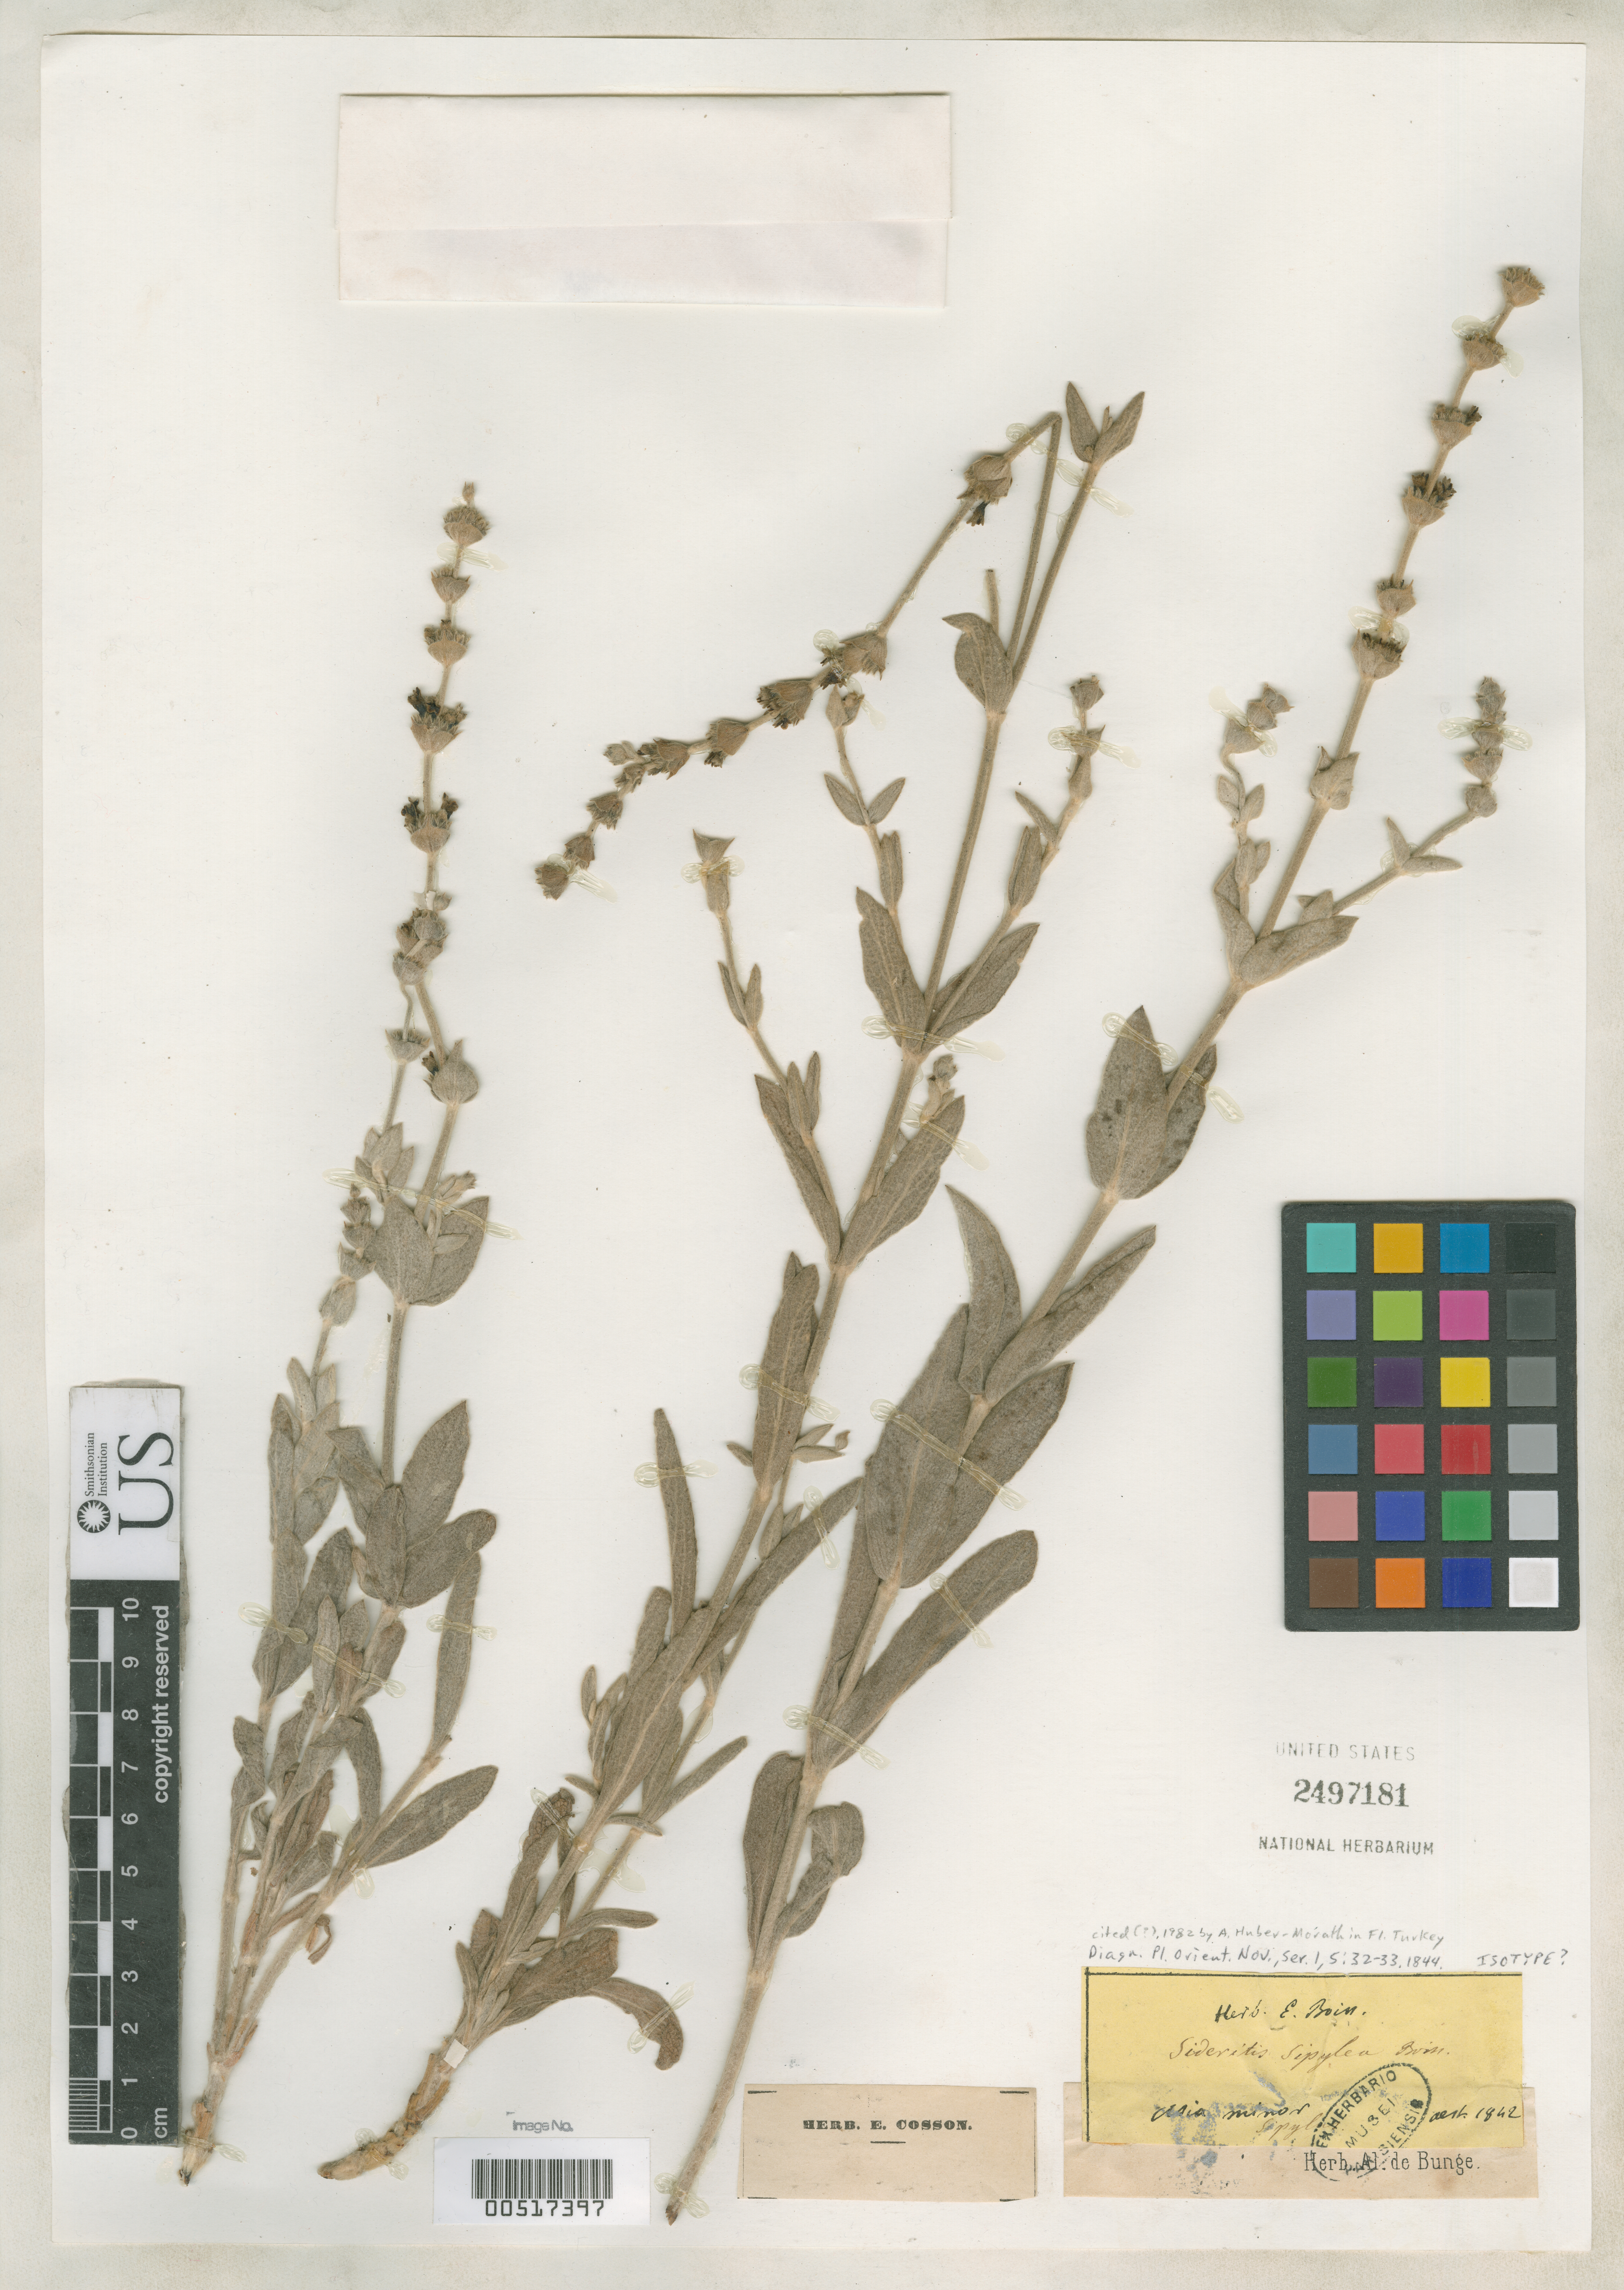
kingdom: Plantae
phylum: Tracheophyta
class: Magnoliopsida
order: Lamiales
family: Lamiaceae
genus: Sideritis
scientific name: Sideritis sipylea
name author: Boiss.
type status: Possible Isotype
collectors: P. Boissier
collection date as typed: Aug 1842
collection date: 1842-08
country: Turkey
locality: Sipylus.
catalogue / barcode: US 2497181